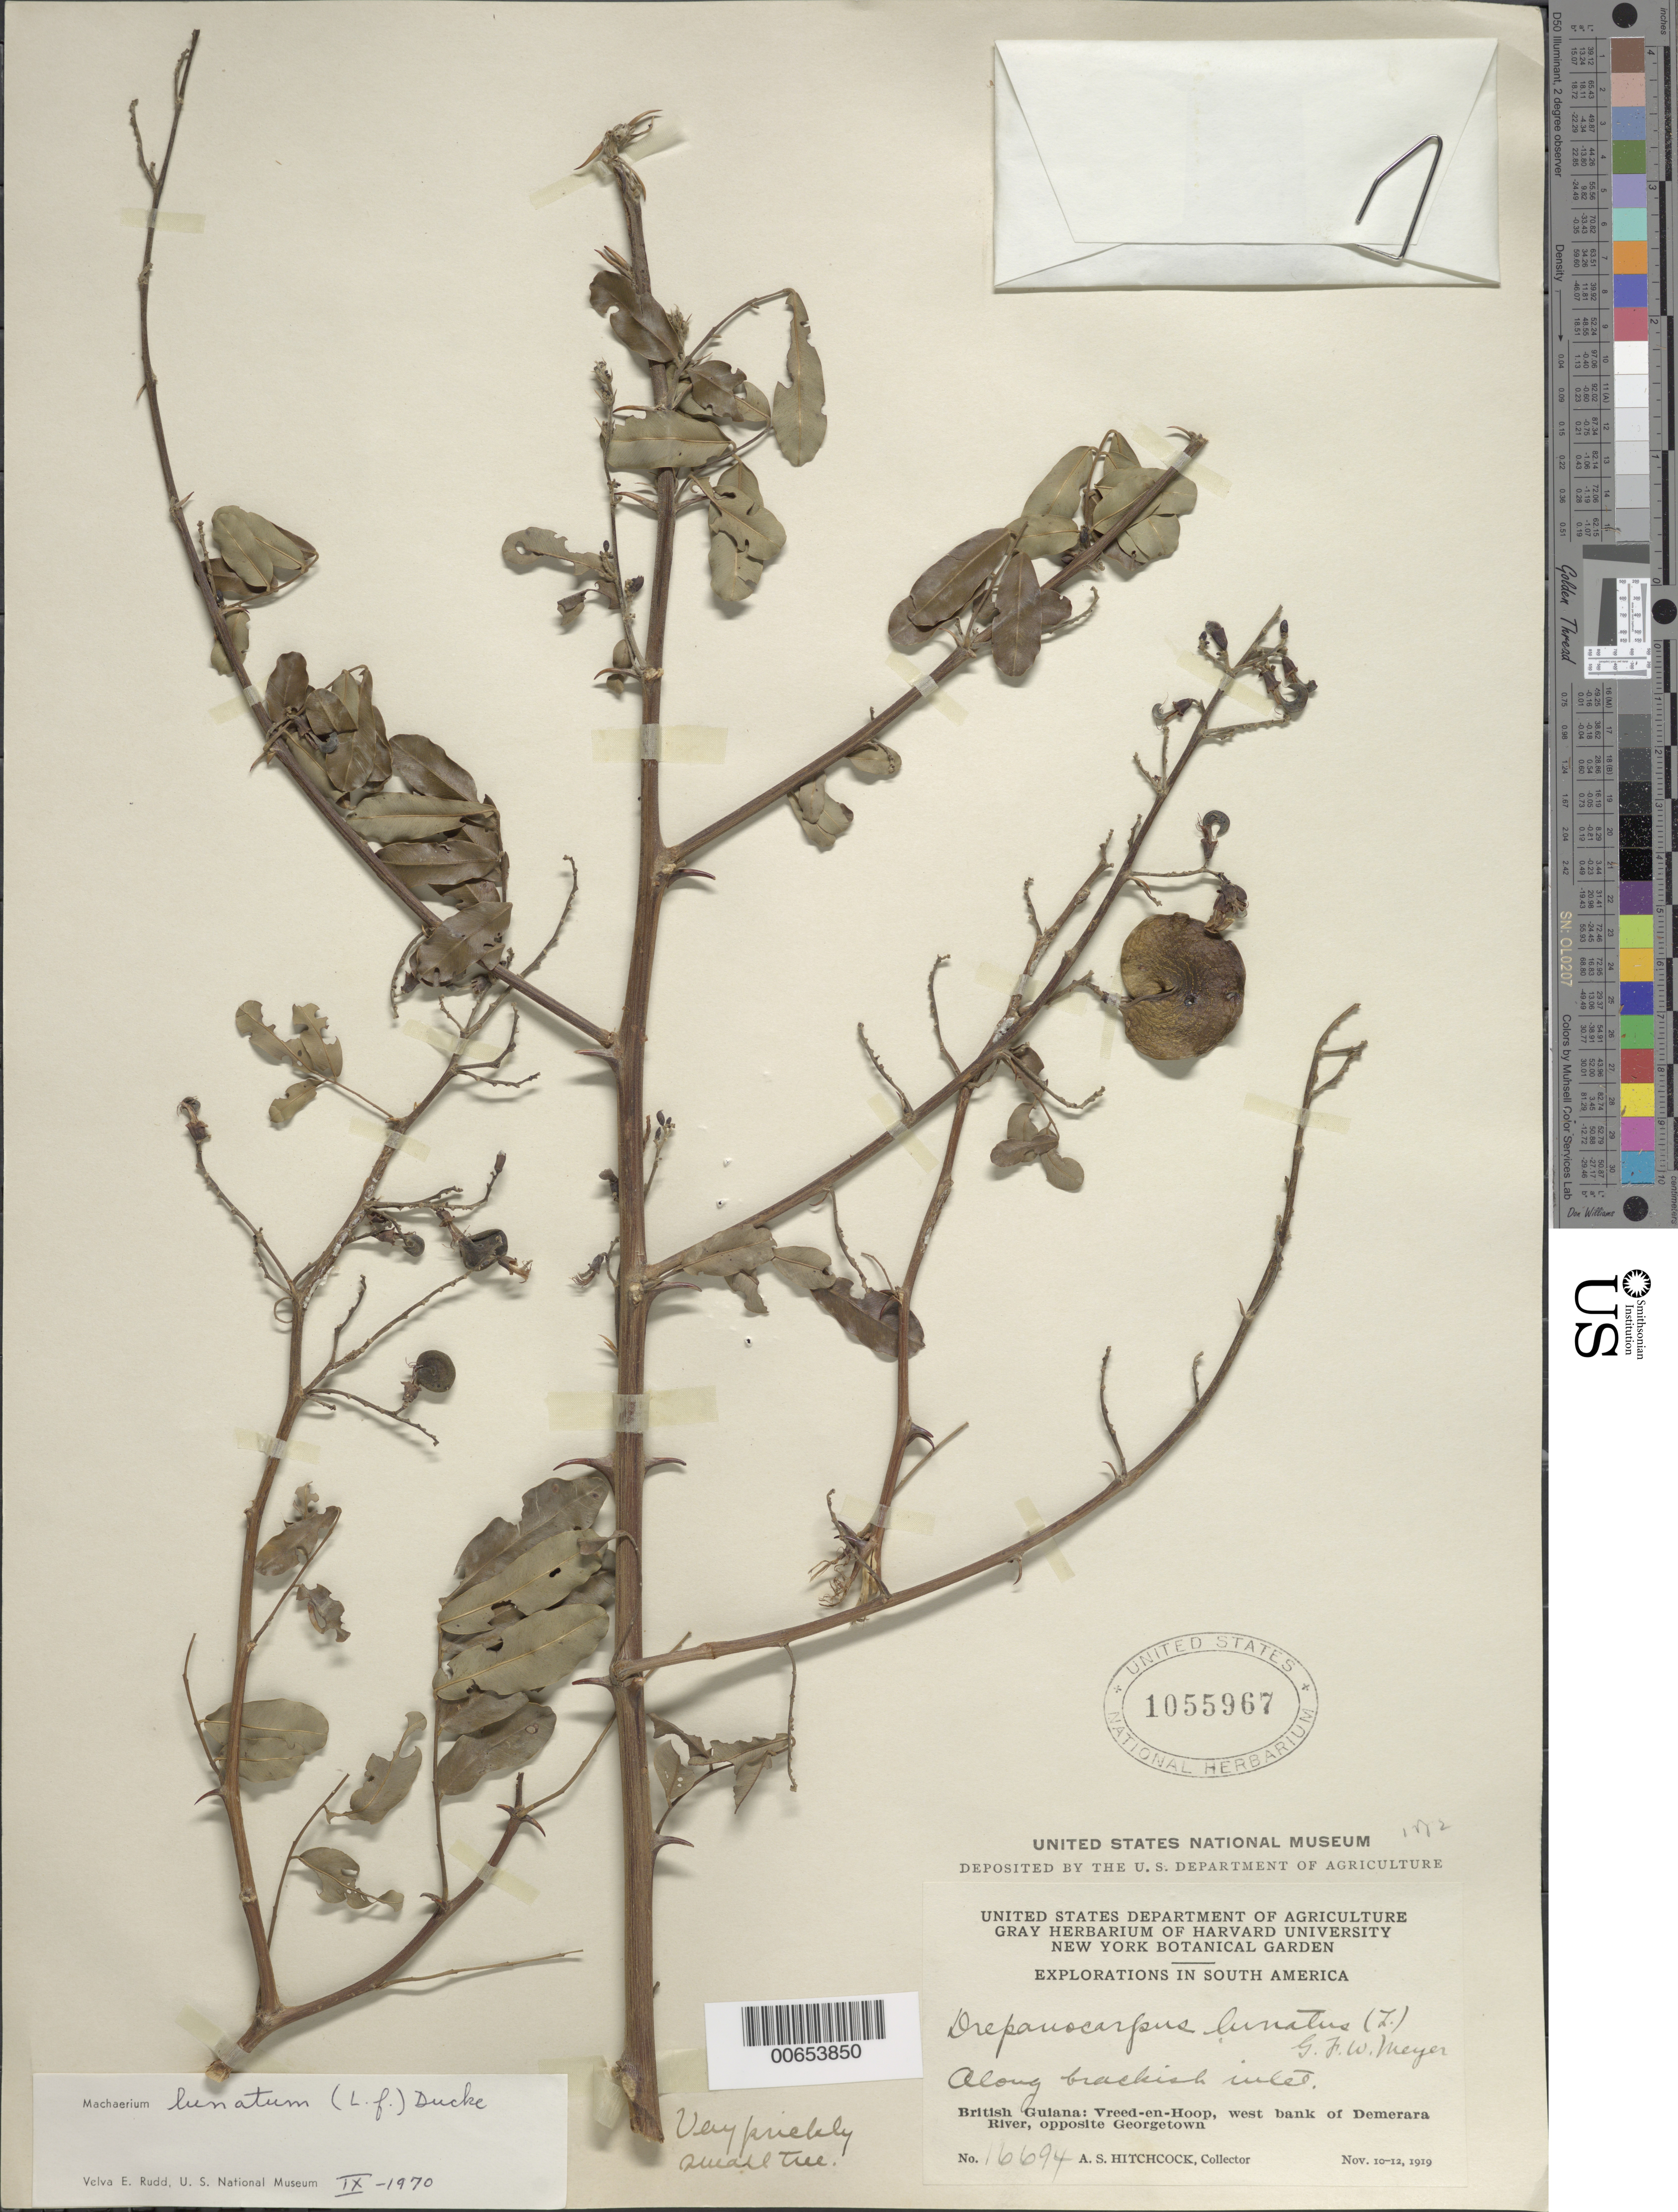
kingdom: Plantae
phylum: Tracheophyta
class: Magnoliopsida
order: Fabales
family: Fabaceae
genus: Machaerium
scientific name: Machaerium lunatum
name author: (L. f.) Ducke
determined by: Rudd, V. E.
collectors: A. S. Hitchcock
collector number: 16694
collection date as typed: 10-Nov-19 to 12-Nov-19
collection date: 1919-11-10/1919-11-12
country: Guyana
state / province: Essequibo Isl-W. Demerara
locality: Vreed-en-Hoop, W bank of Demerara R., opposite Georgetown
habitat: Along brackish inlet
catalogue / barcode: US 1055967